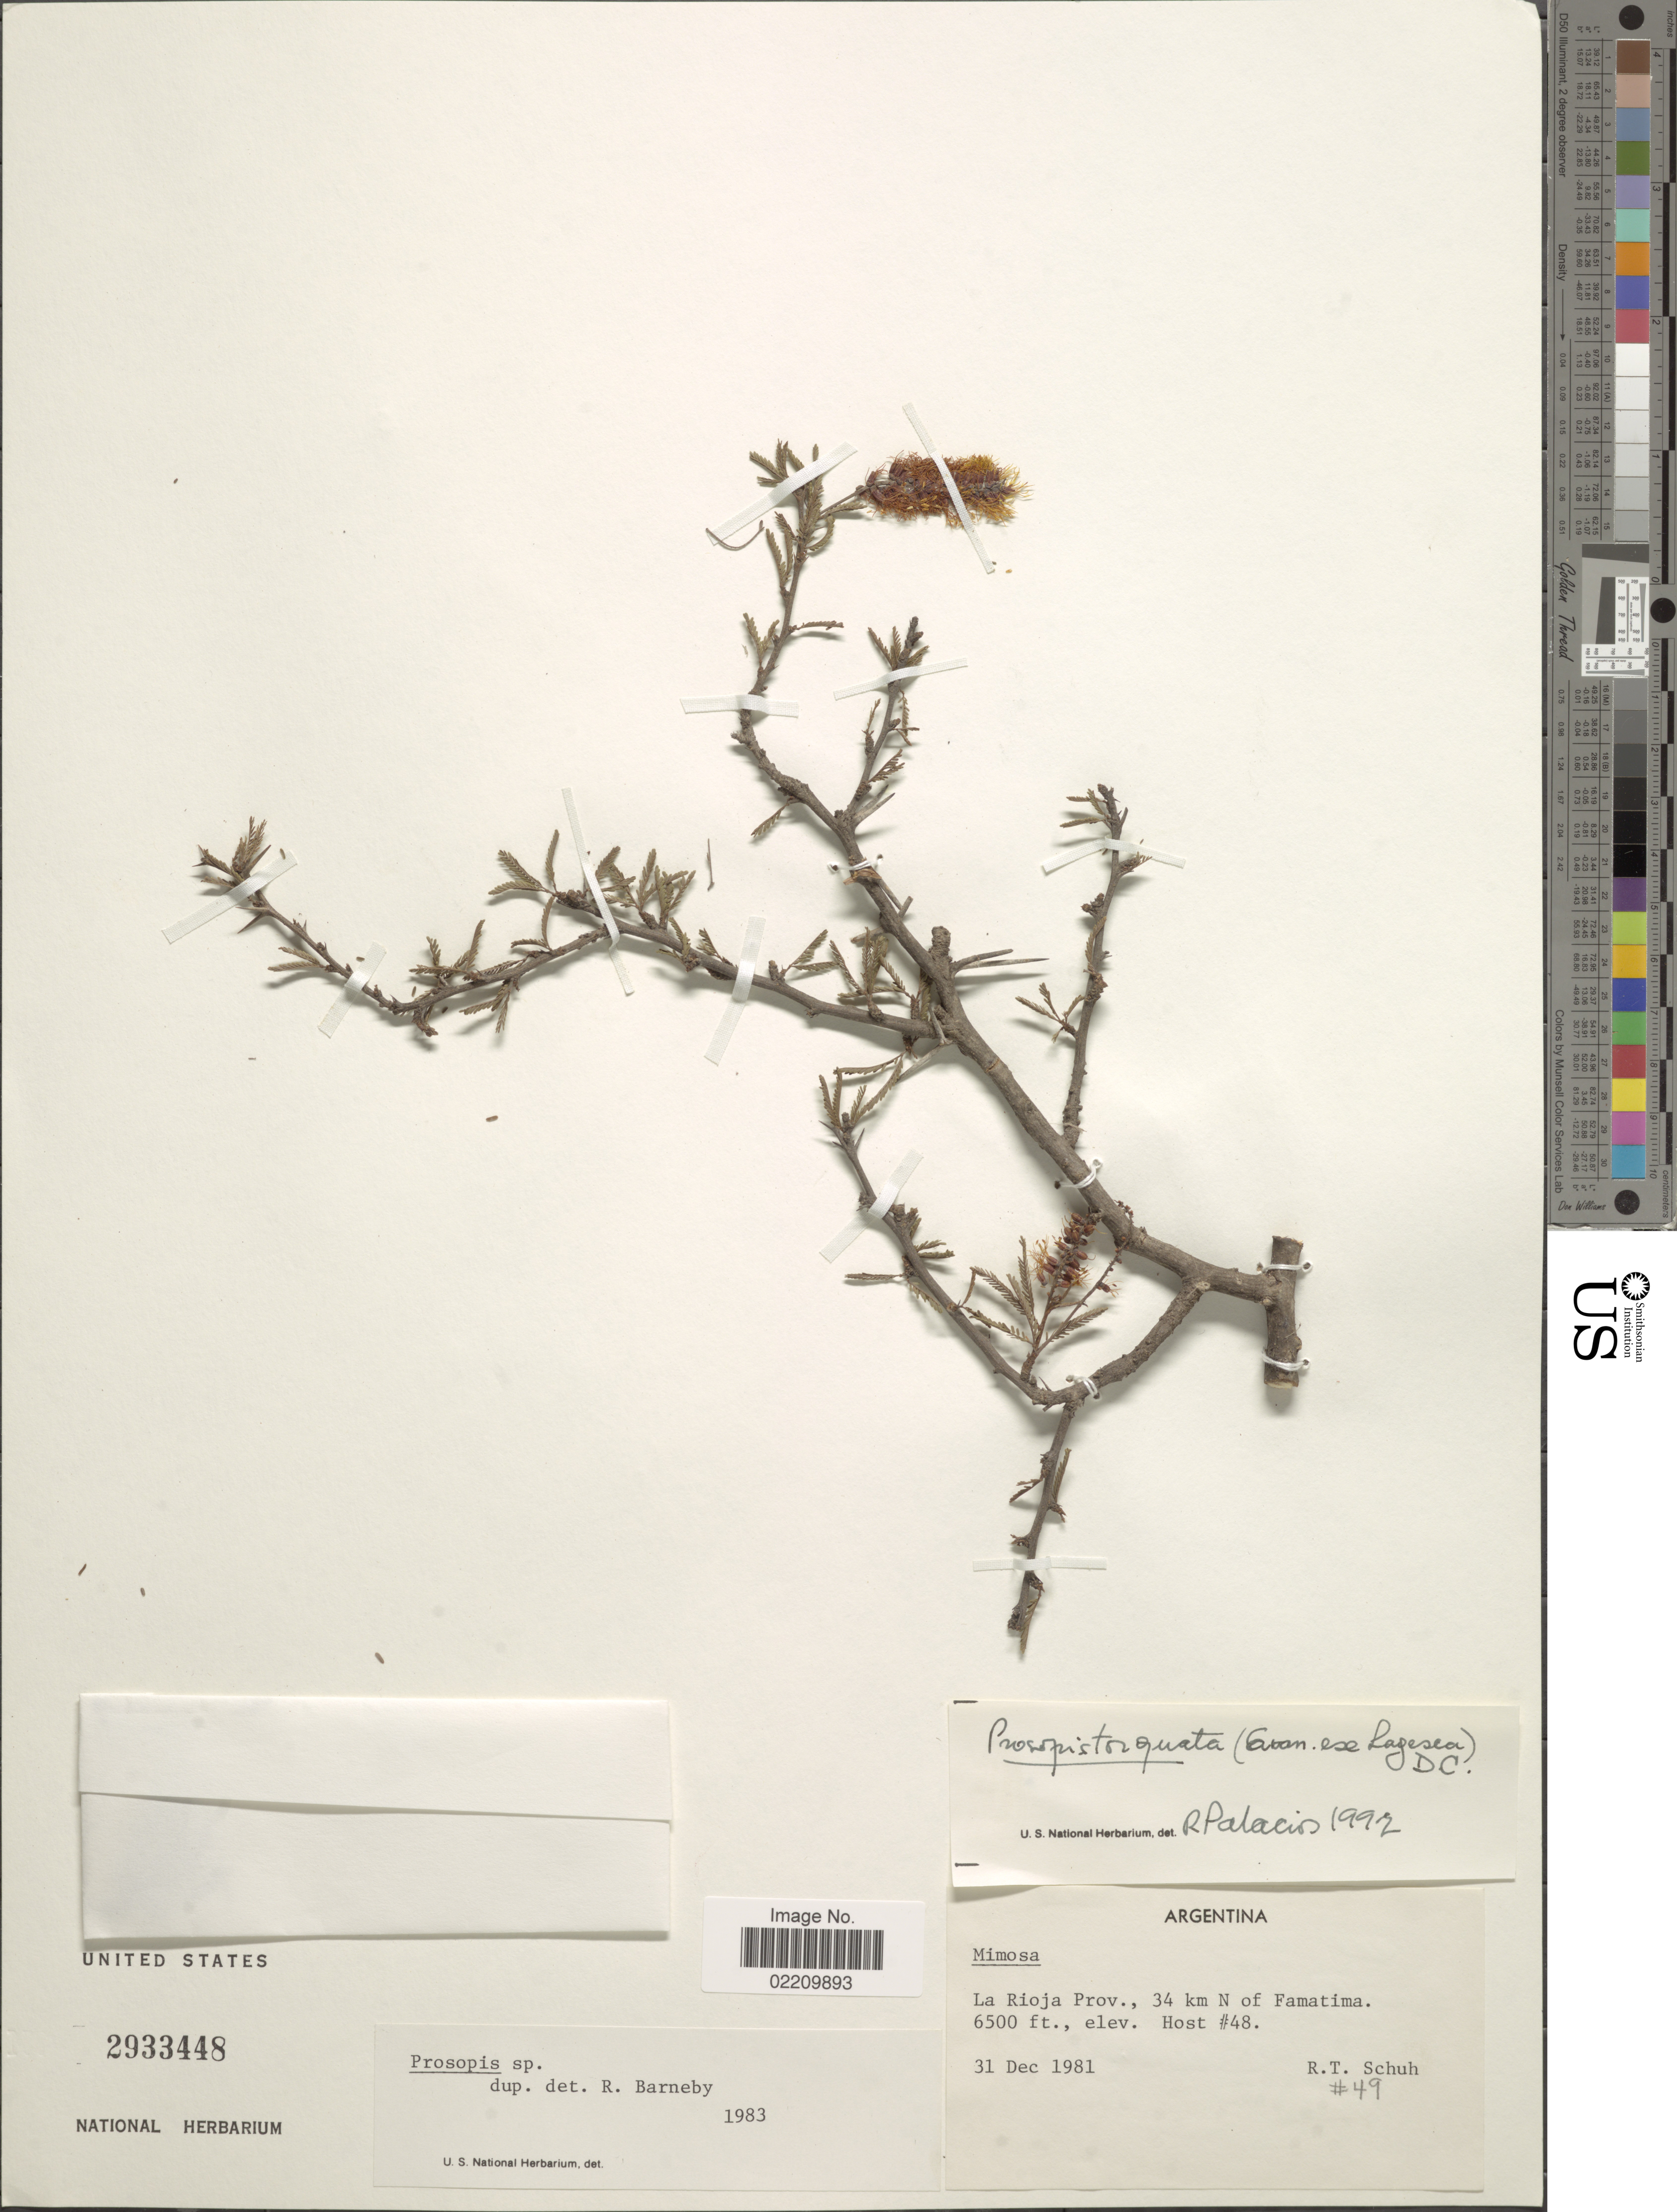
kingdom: Plantae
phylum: Tracheophyta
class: Magnoliopsida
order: Fabales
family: Fabaceae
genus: Strombocarpa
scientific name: Strombocarpa torquata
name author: (Lag.) Hutch.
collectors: R. Schuh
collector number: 49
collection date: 1981-12-31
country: Argentina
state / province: La Rioja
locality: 34km N of Famatima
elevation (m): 1981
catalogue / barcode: US 2933448